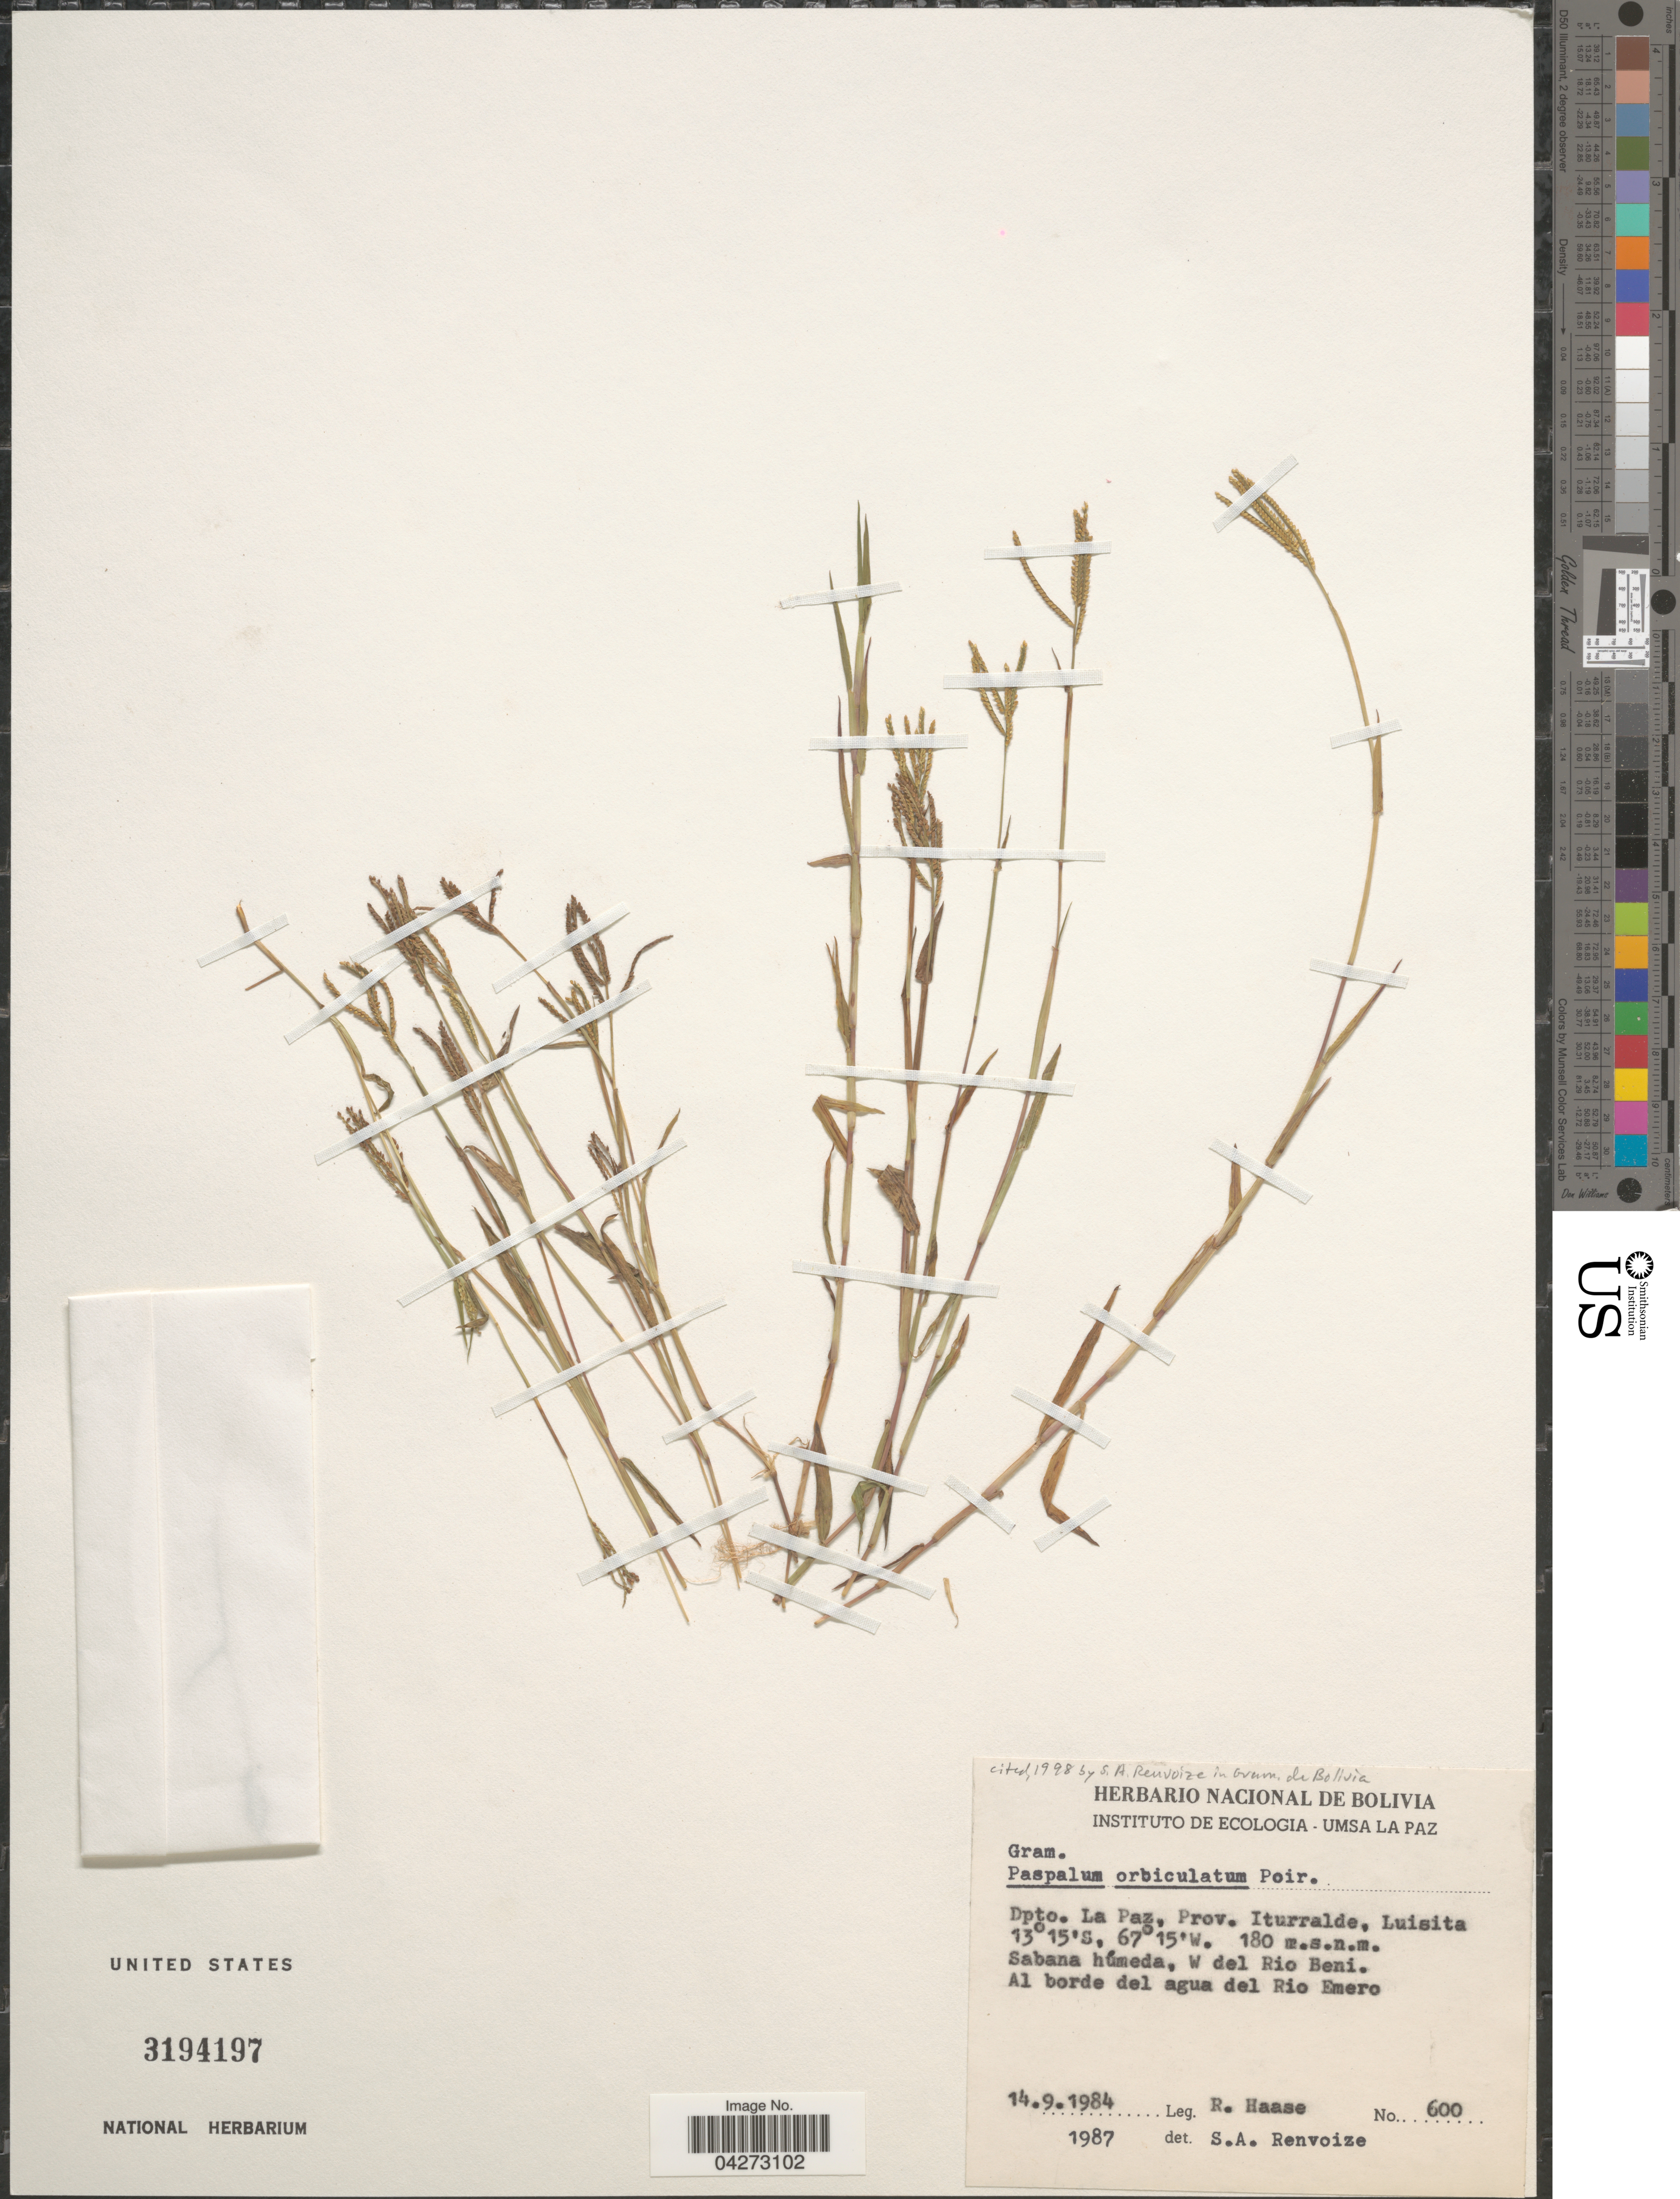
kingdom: Plantae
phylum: Tracheophyta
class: Liliopsida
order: Poales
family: Poaceae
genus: Paspalum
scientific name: Paspalum orbiculatum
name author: Poir.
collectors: R. Haase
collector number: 600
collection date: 1984-09-14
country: Bolivia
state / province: La Paz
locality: Dpto. La Paz, Prov. Iturralde, Luisita. W del Rio Beni. Al borde del agua del Rio Emero.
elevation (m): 180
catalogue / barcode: US 3194197